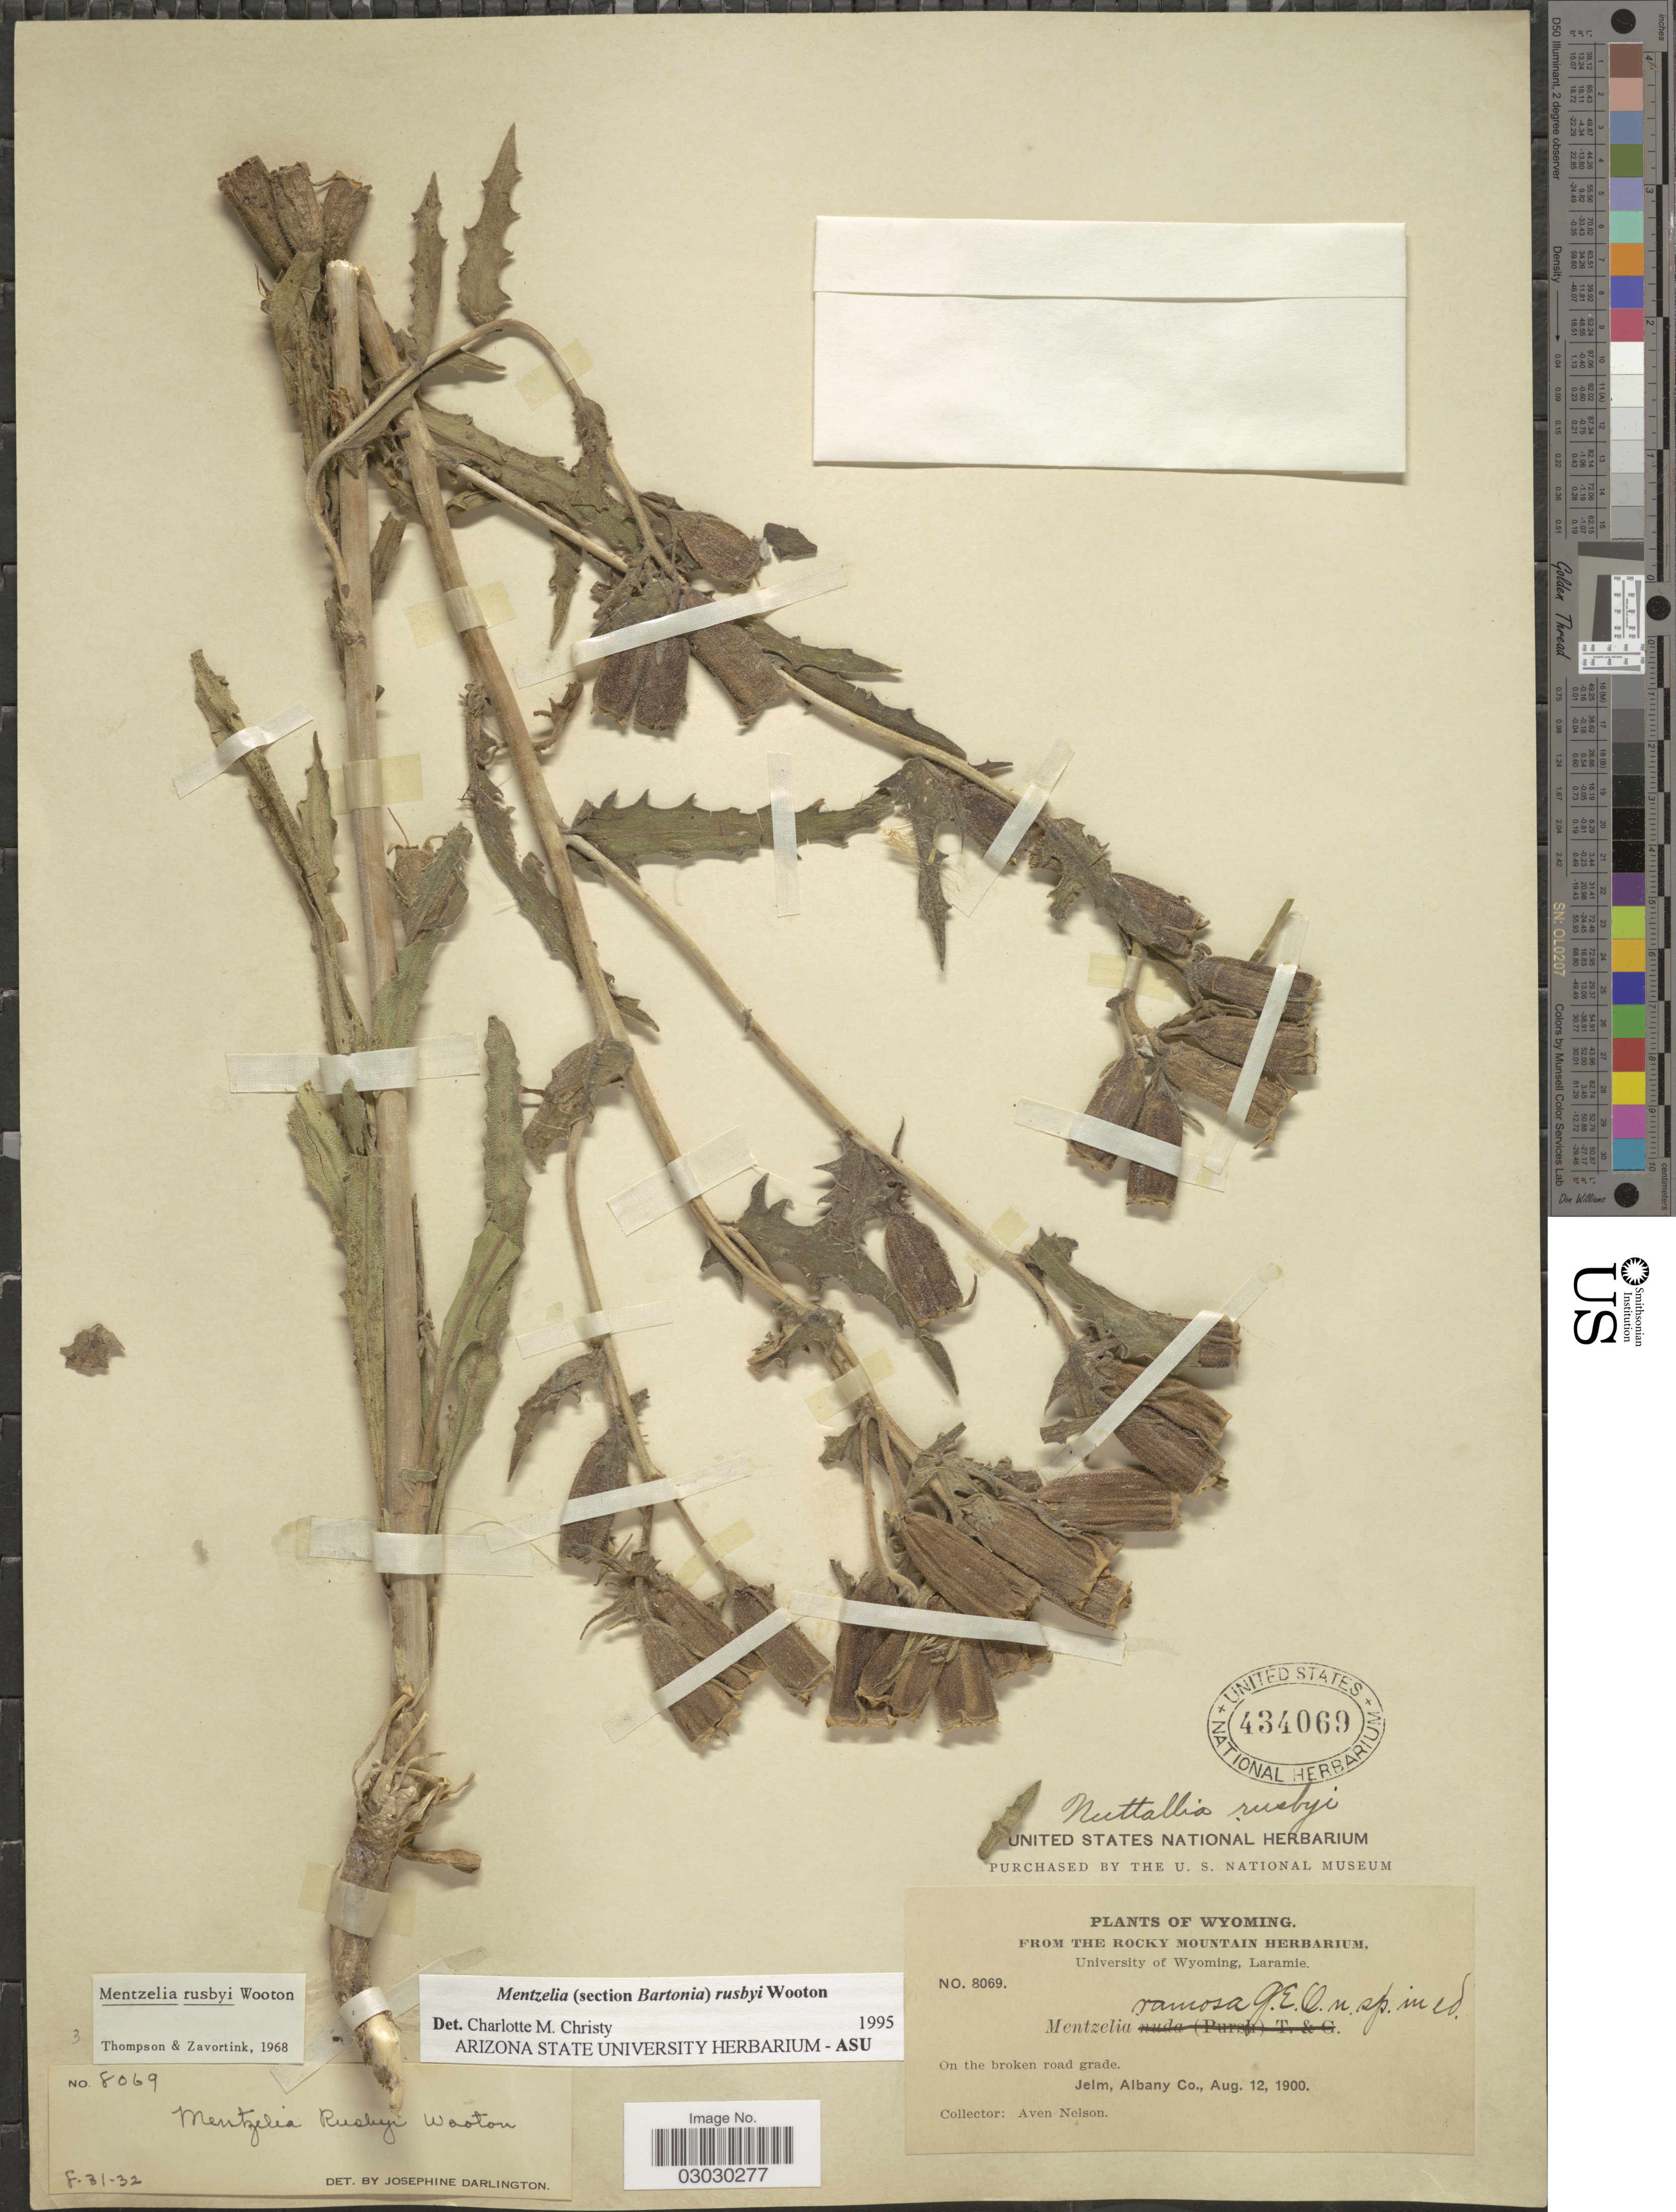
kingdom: Plantae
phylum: Tracheophyta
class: Magnoliopsida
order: Cornales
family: Loasaceae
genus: Mentzelia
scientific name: Mentzelia rusbyi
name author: Wooton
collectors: A. Nelson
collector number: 8069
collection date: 1900-08-12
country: United States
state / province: Wyoming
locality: On the broken road grade, Jelm, Albany Co.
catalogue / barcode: US 434069